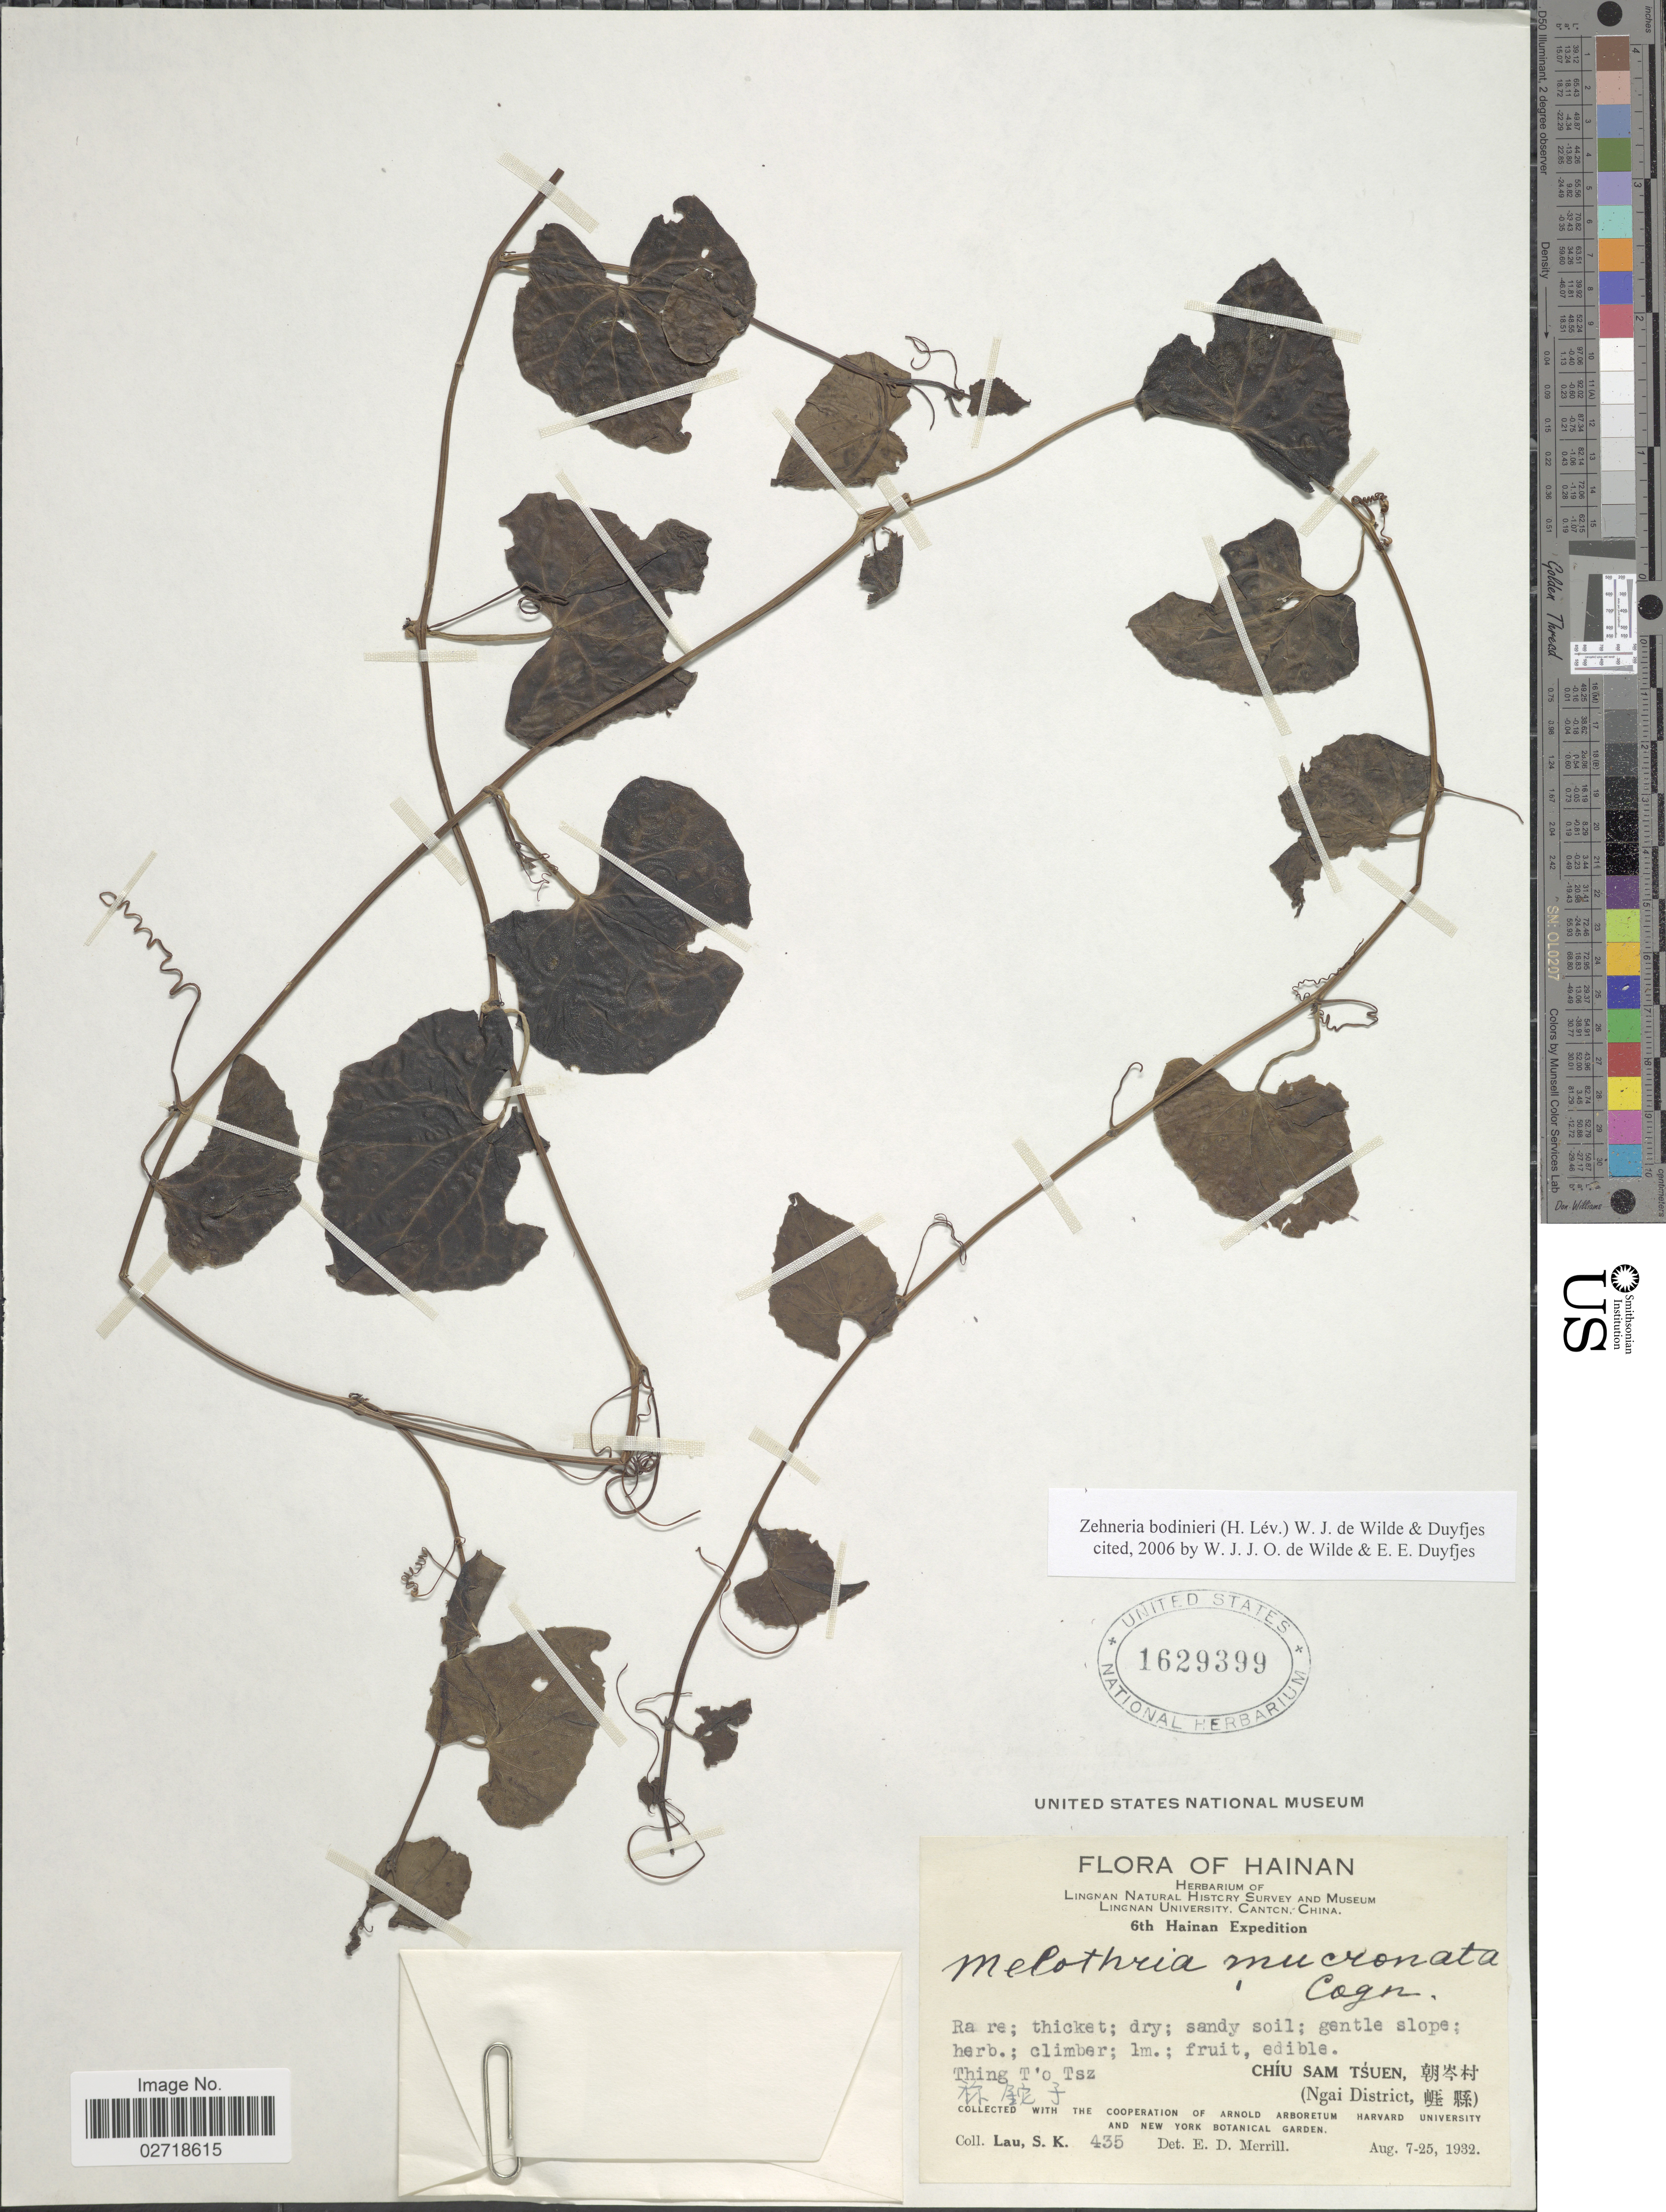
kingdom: Plantae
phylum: Tracheophyta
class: Magnoliopsida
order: Cucurbitales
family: Cucurbitaceae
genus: Zehneria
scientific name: Zehneria bodinieri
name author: (H. Lév.) W.J. de Wilde & Duyfjes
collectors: S. K. Lau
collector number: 435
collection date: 1932-08-07/1932-08-25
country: China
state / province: Hainan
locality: HainanChiu Sam Tsuen, (Ngai District)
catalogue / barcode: US 1629399